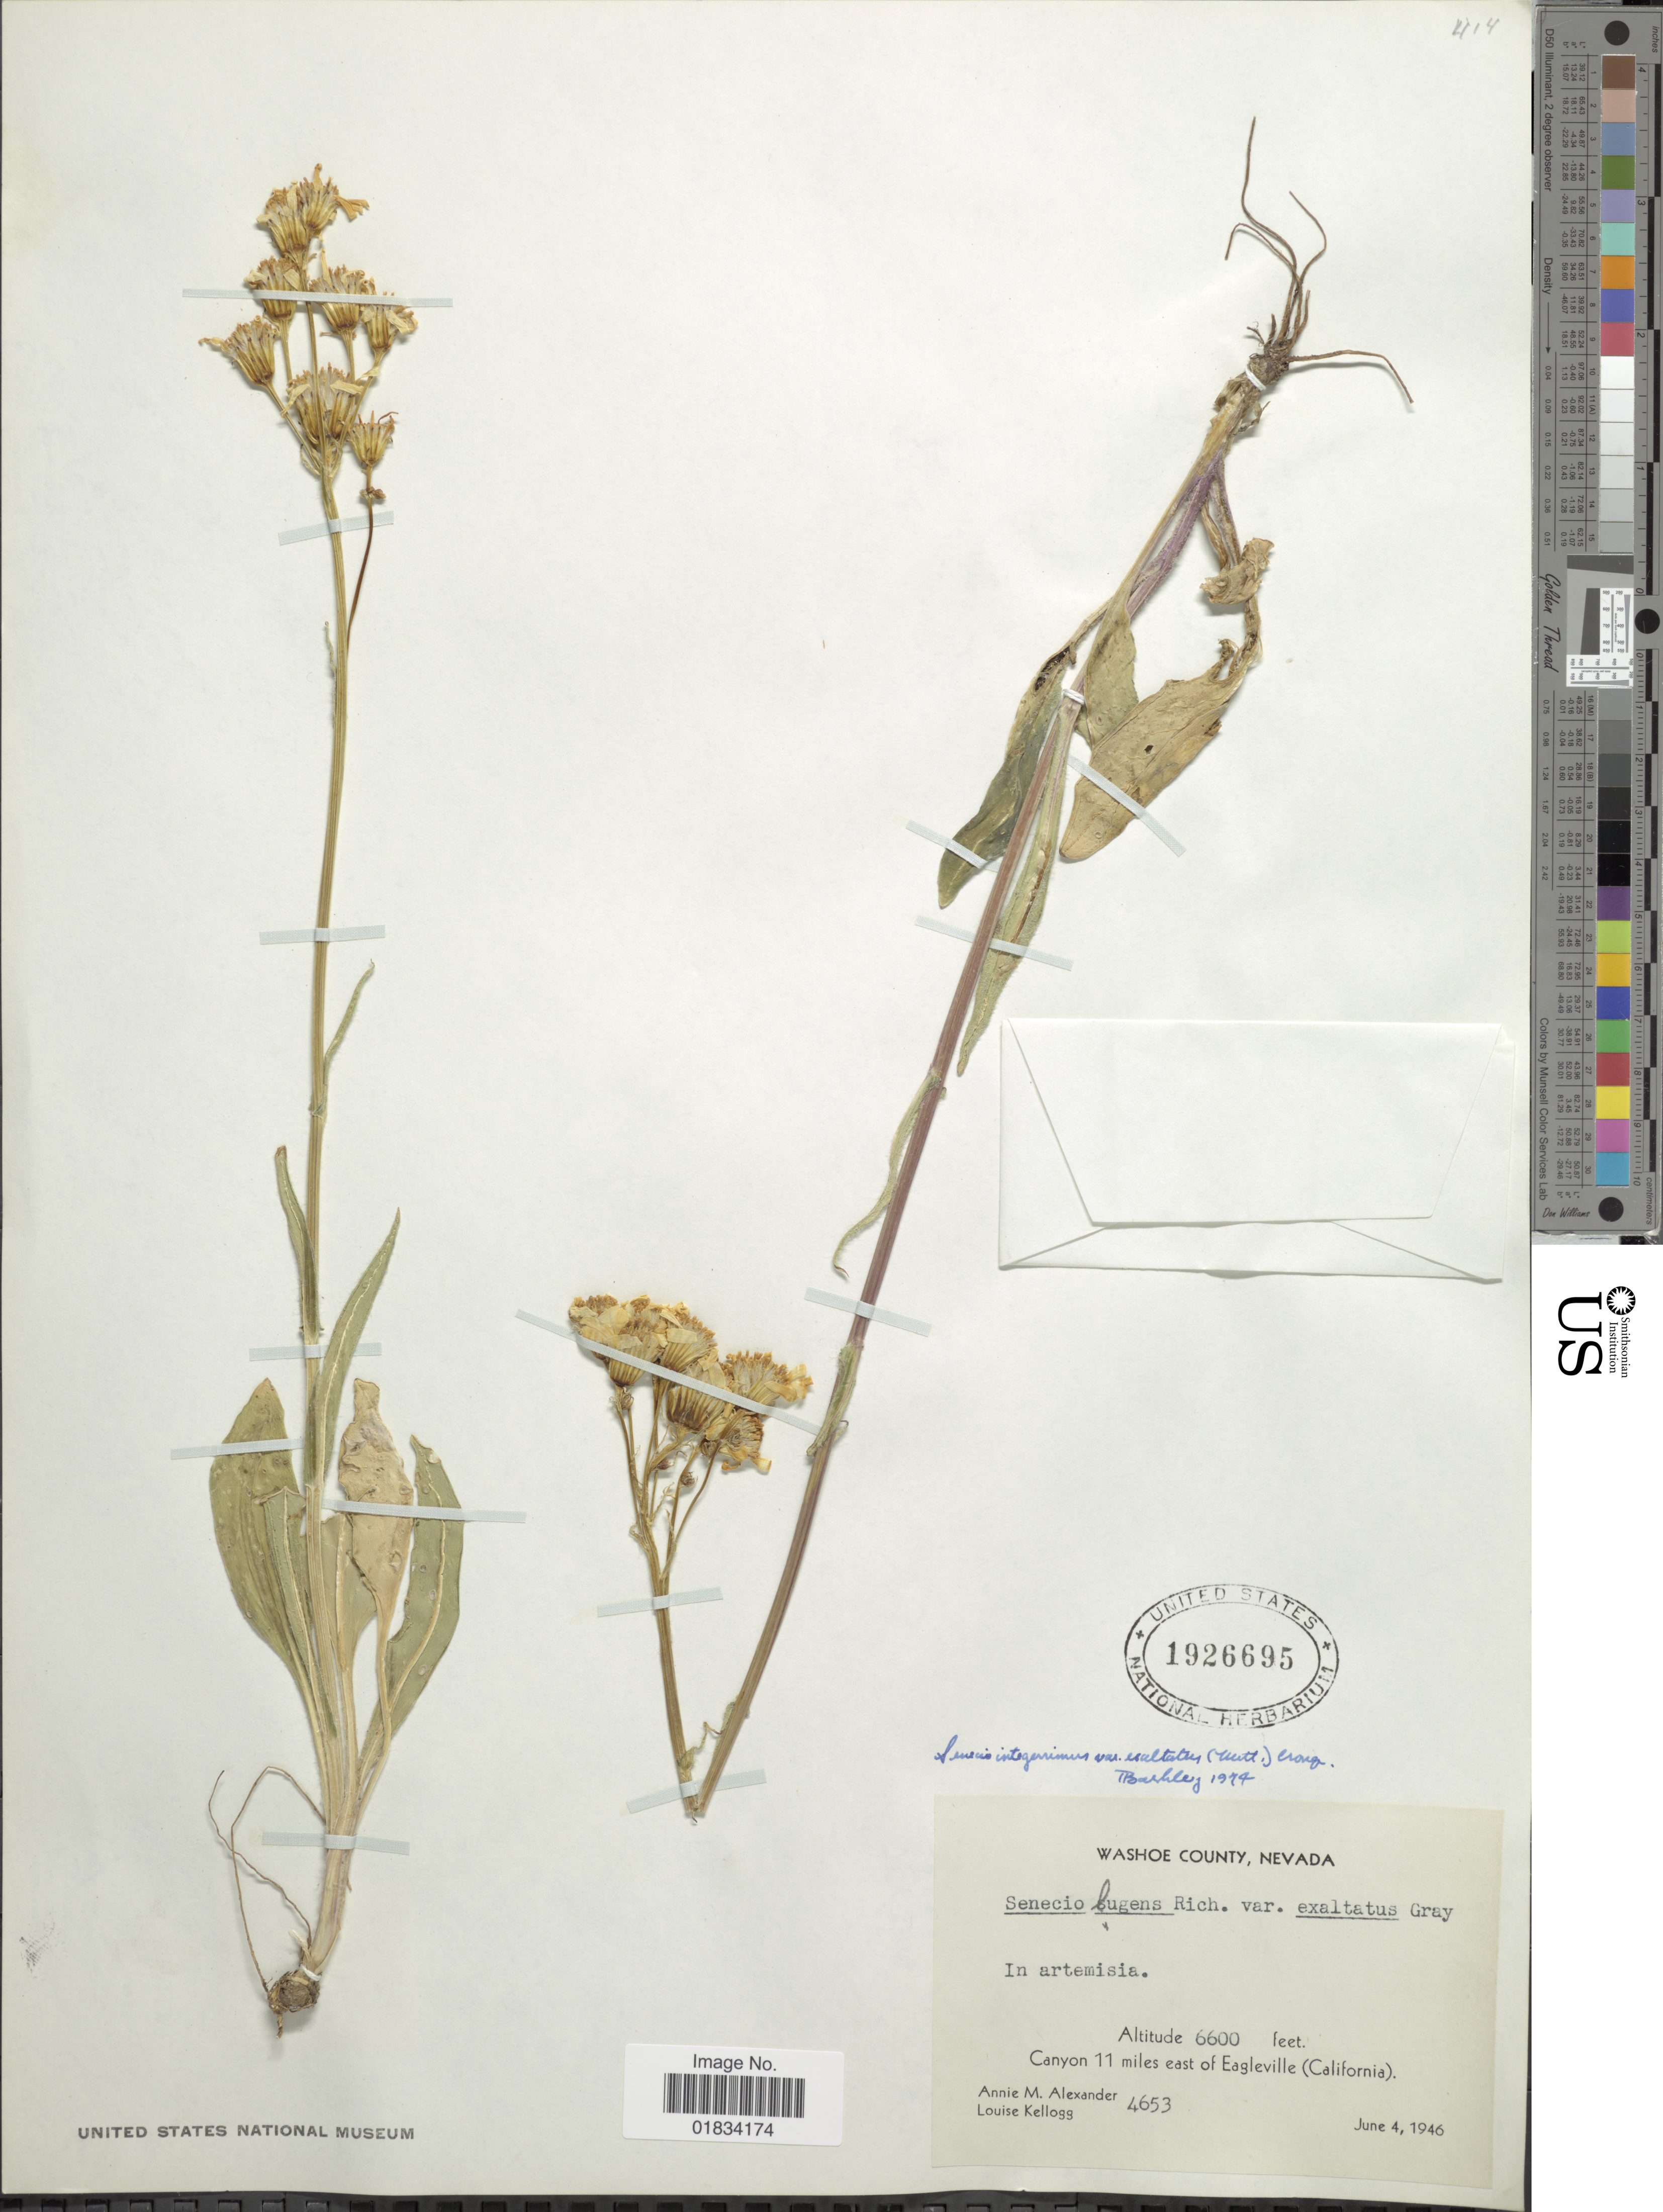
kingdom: Plantae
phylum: Tracheophyta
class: Magnoliopsida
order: Asterales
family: Asteraceae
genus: Senecio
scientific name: Senecio integerrimus var. exaltatus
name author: (Nutt.) Cronq.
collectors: A. M. Alexander & L. Kellogg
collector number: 4653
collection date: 1946-06-04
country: United States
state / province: Nevada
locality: Washoe County, Canyon 11 miles east of Eagleville (California), Nevada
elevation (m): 2012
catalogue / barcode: US 1926695